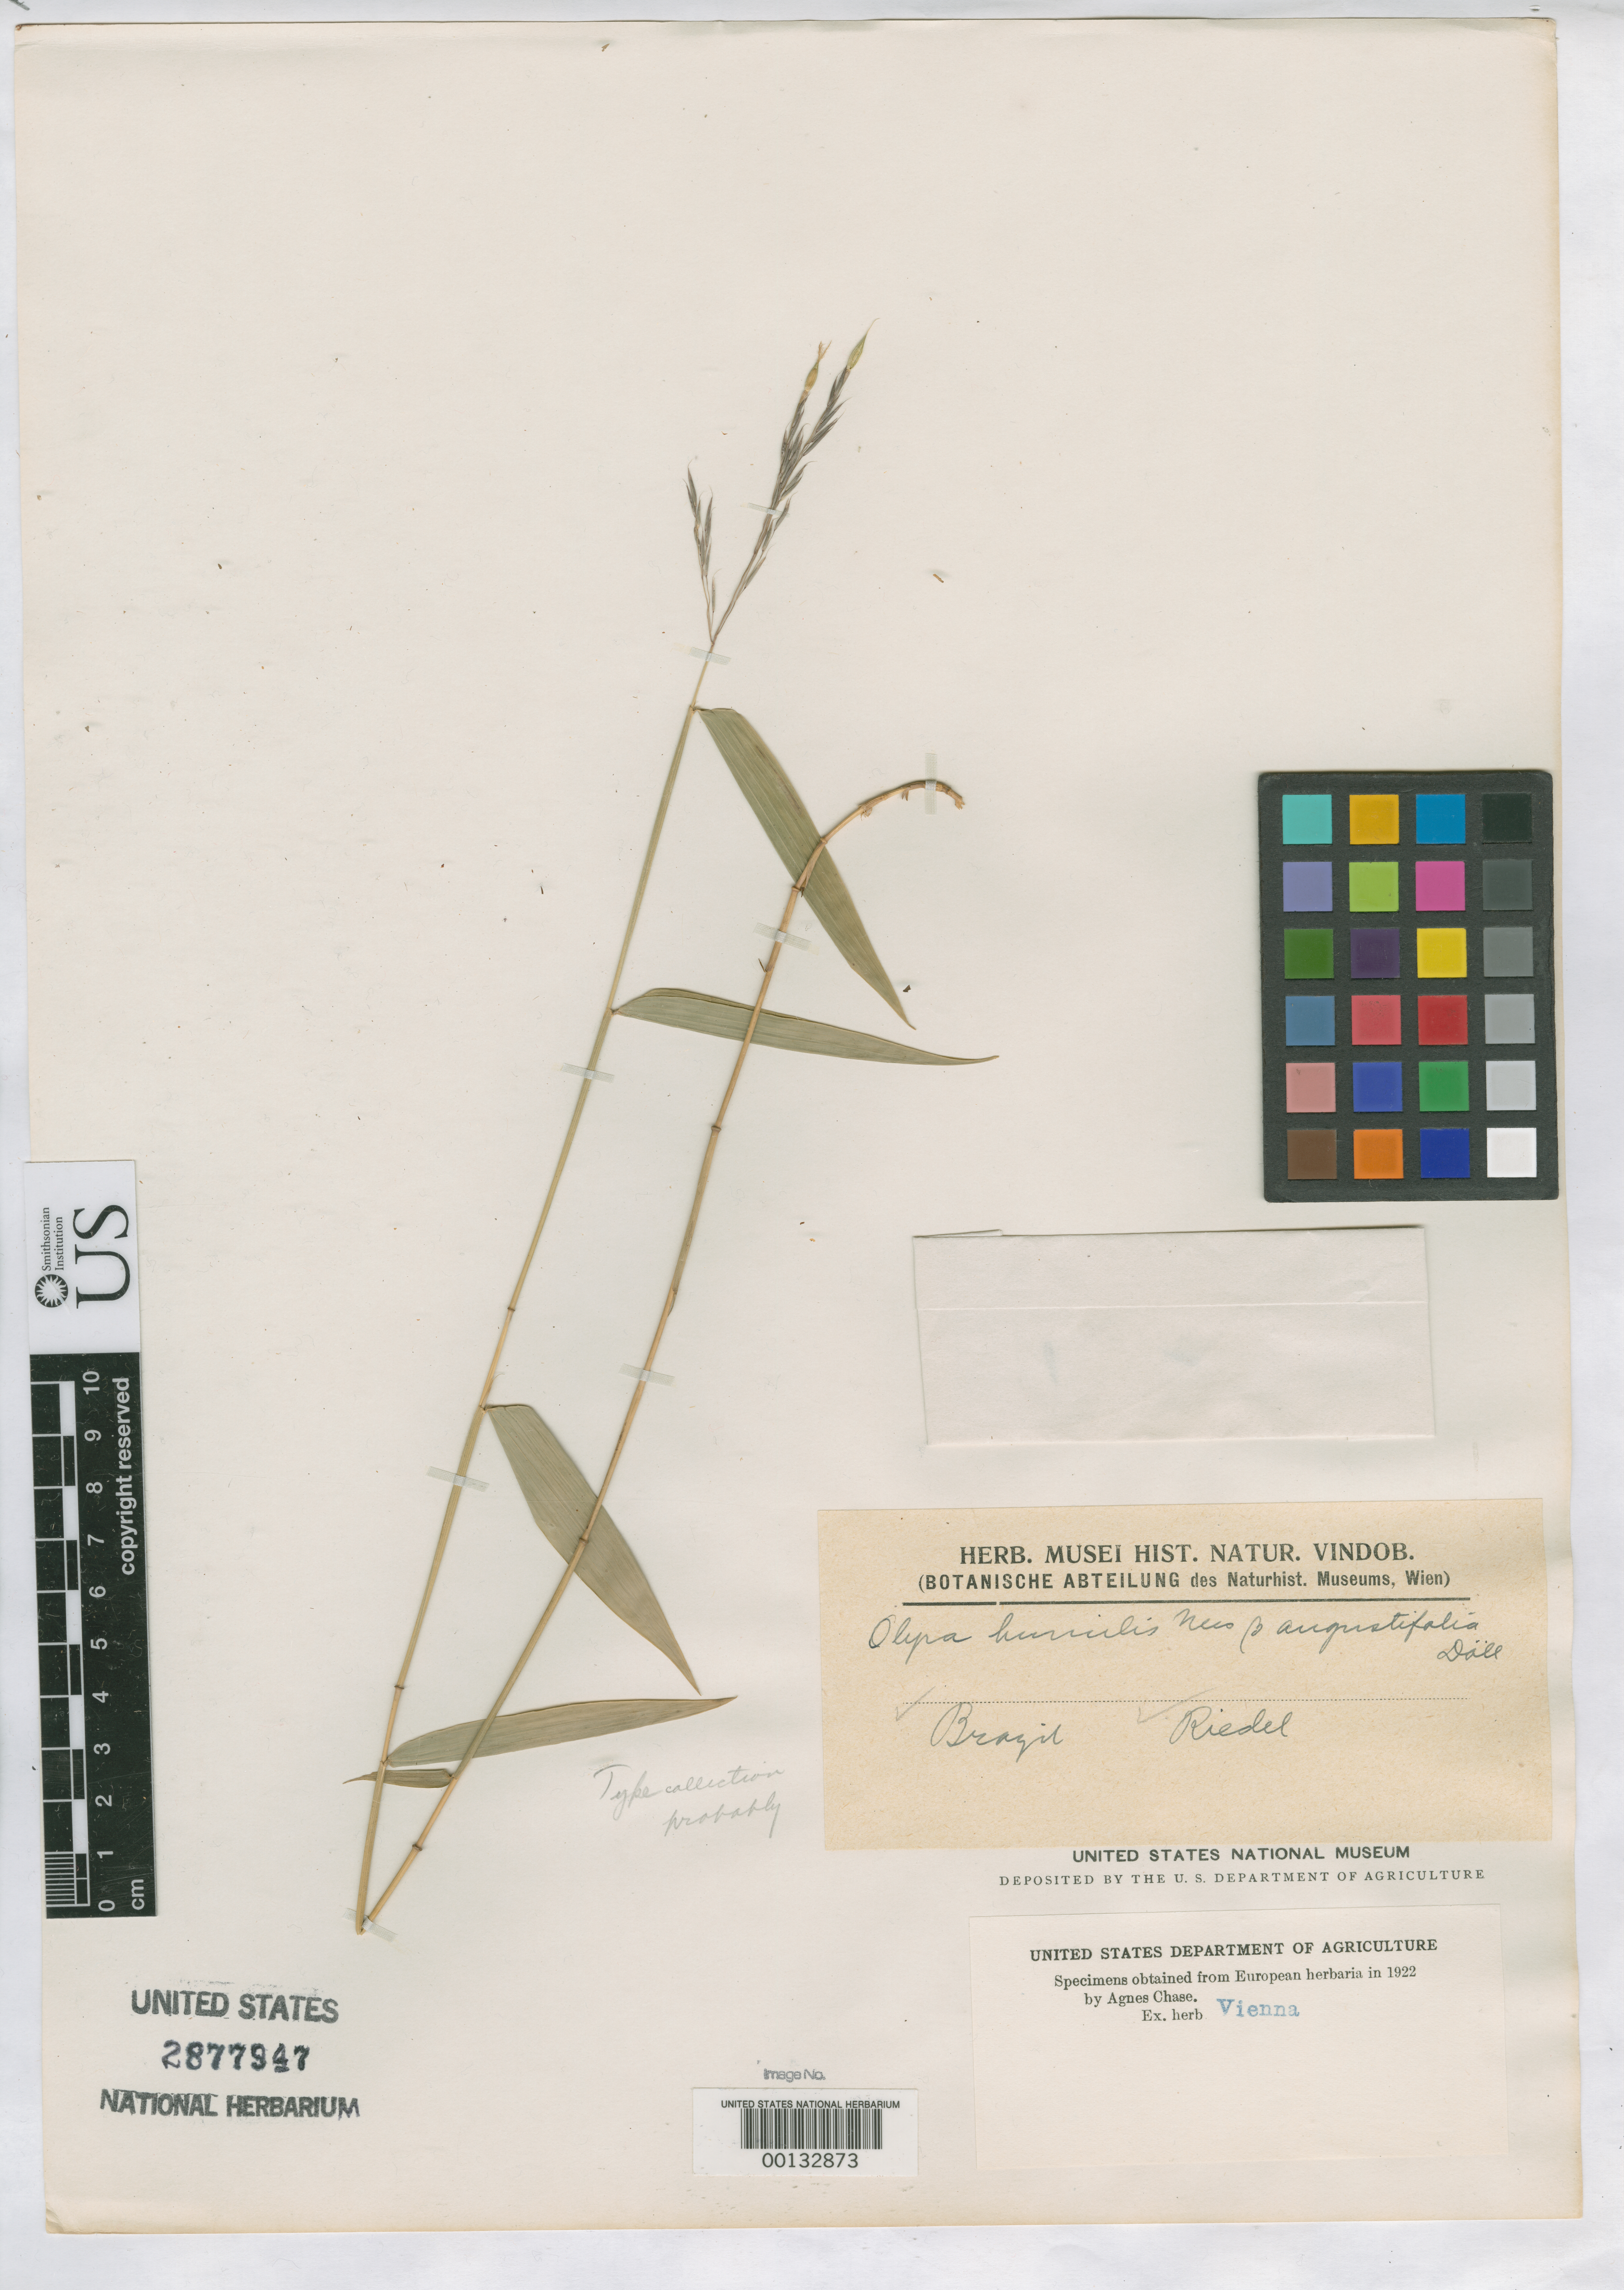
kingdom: Plantae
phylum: Tracheophyta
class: Liliopsida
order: Poales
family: Poaceae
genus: Olyra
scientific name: Olyra humilis var. angustifolia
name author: Döll in Mart.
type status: Type Fragment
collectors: L. Riedel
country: Brazil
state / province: Minas Gerais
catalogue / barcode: US 2877947